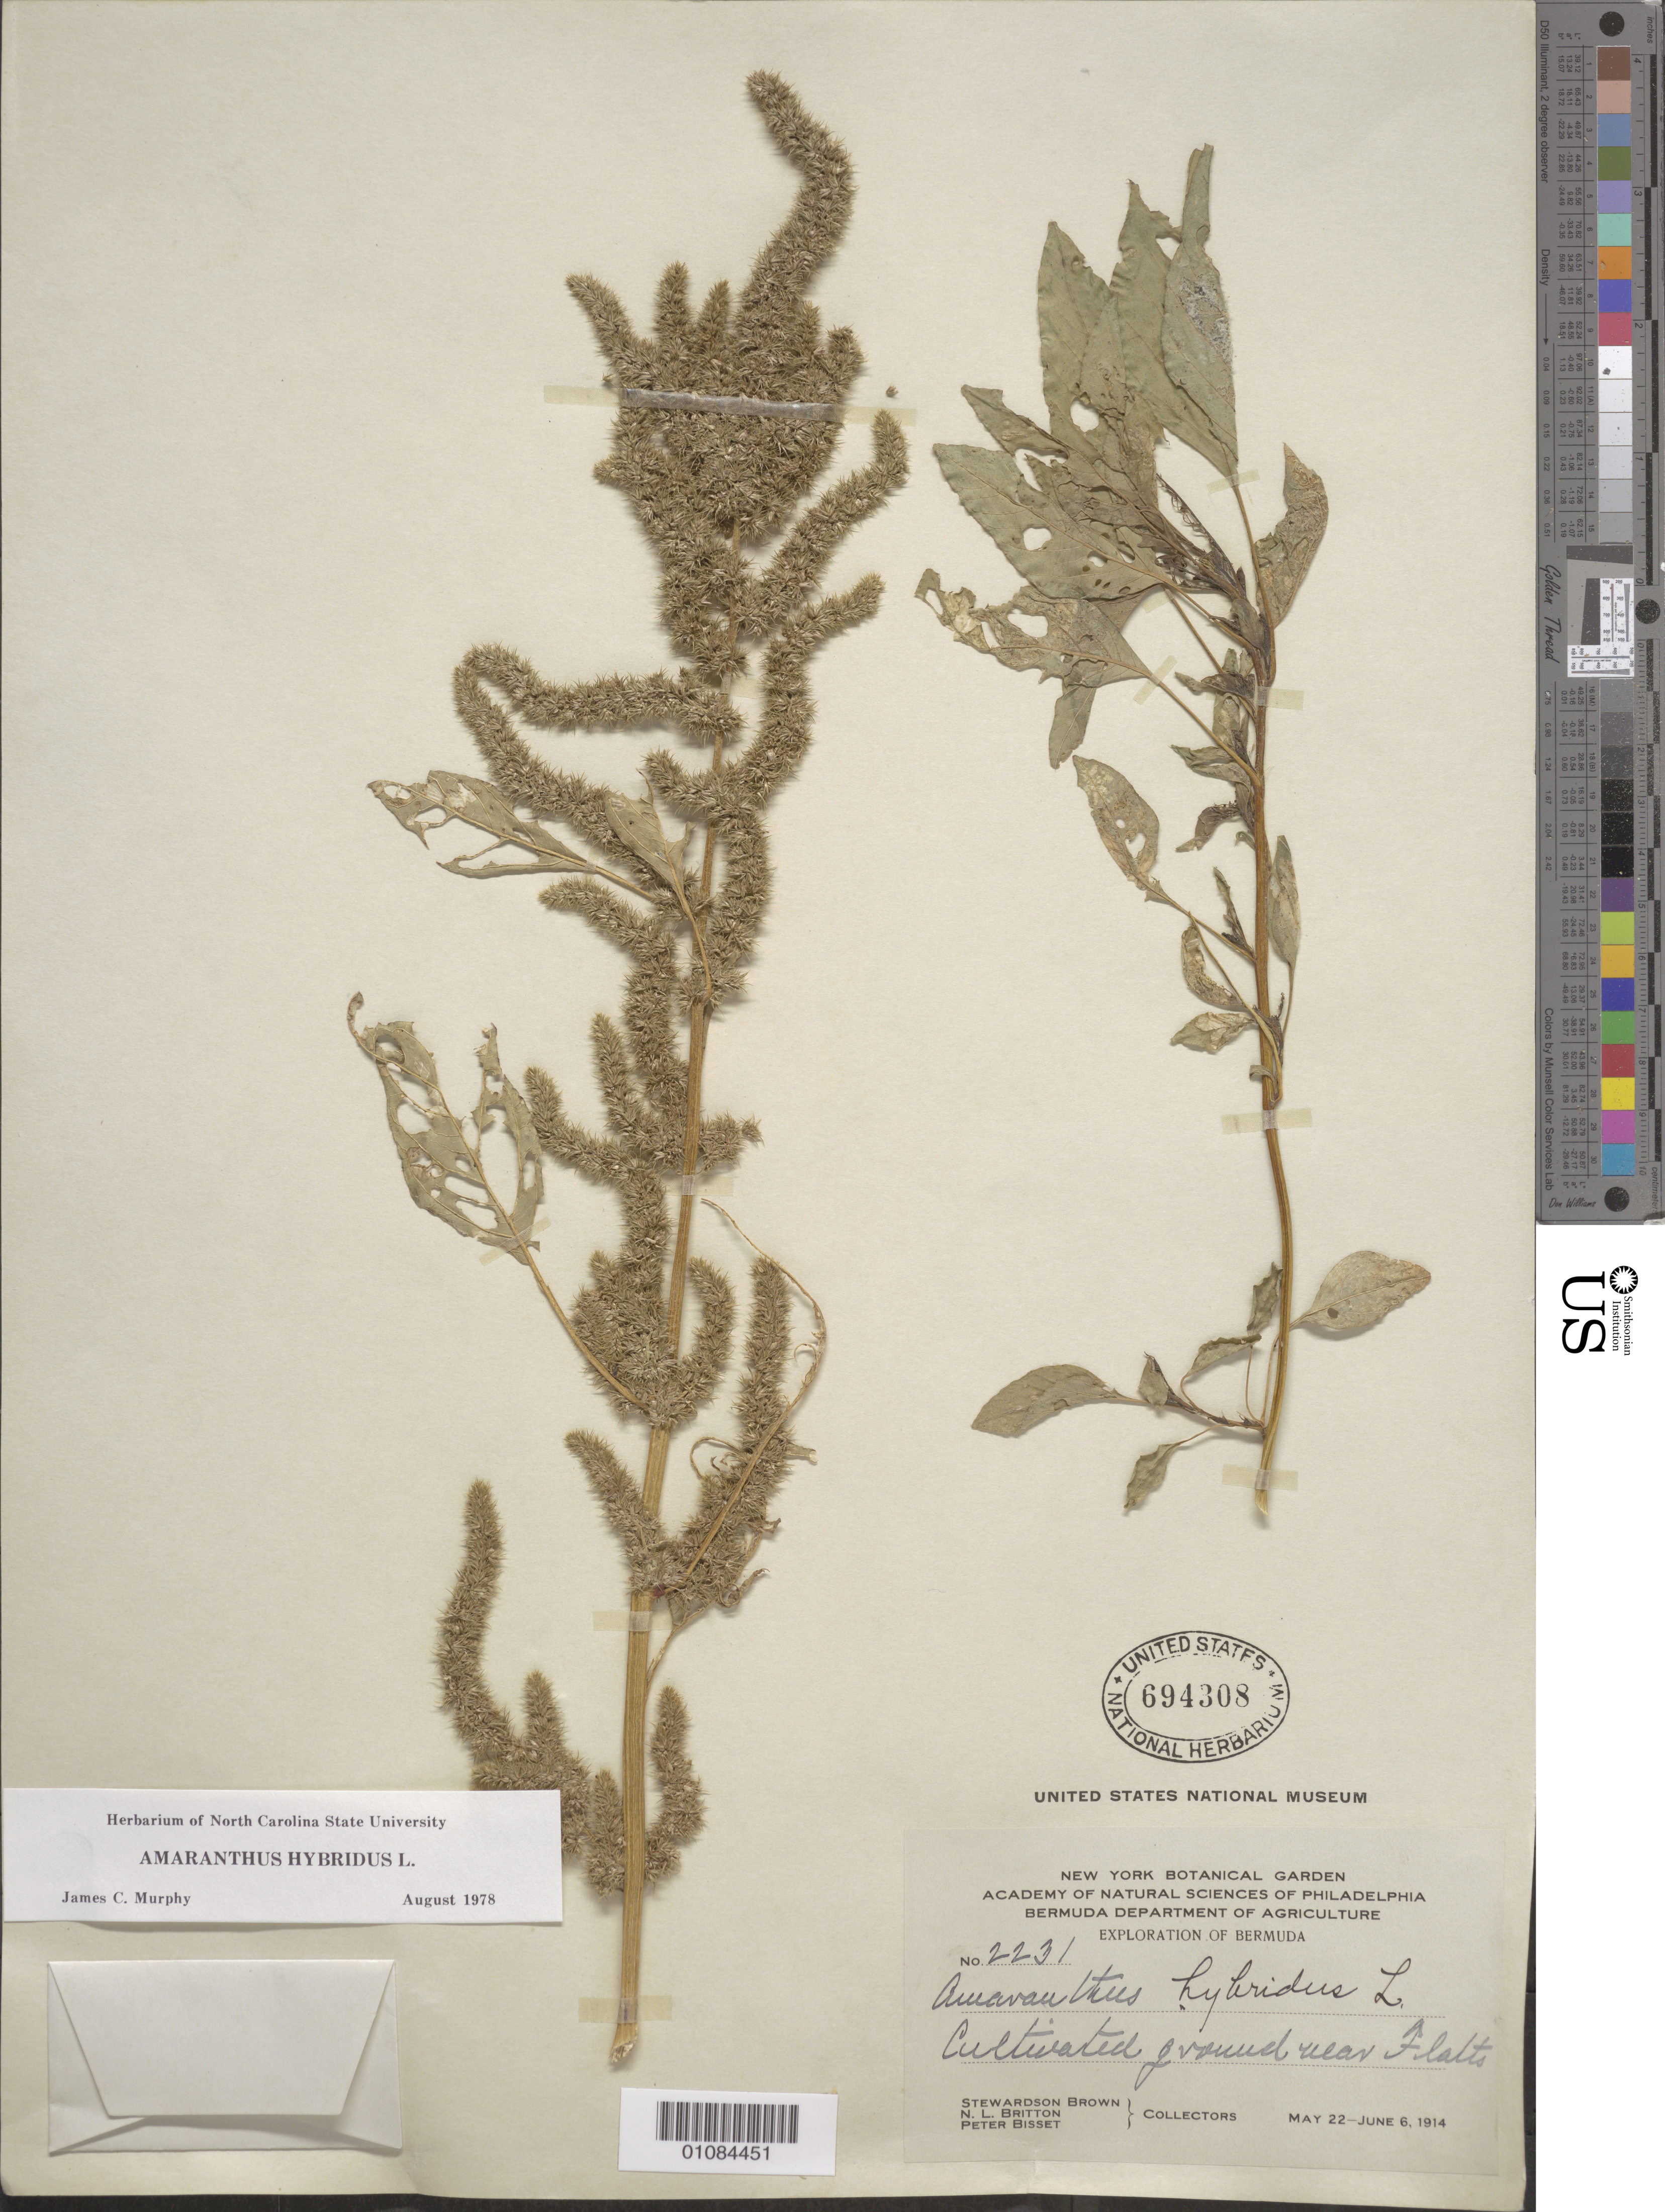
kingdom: Plantae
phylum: Tracheophyta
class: Magnoliopsida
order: Caryophyllales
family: Amaranthaceae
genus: Amaranthus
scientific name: Amaranthus hybridus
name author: L.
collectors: S. Brown, N. Britton & P. Bisset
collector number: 2231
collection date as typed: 22 May 1914 to 06 Jun 1914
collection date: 1914-05-22/1914-06-06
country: Bermuda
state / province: Hamilton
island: Bermuda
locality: Near Flatts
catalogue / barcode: US 694308